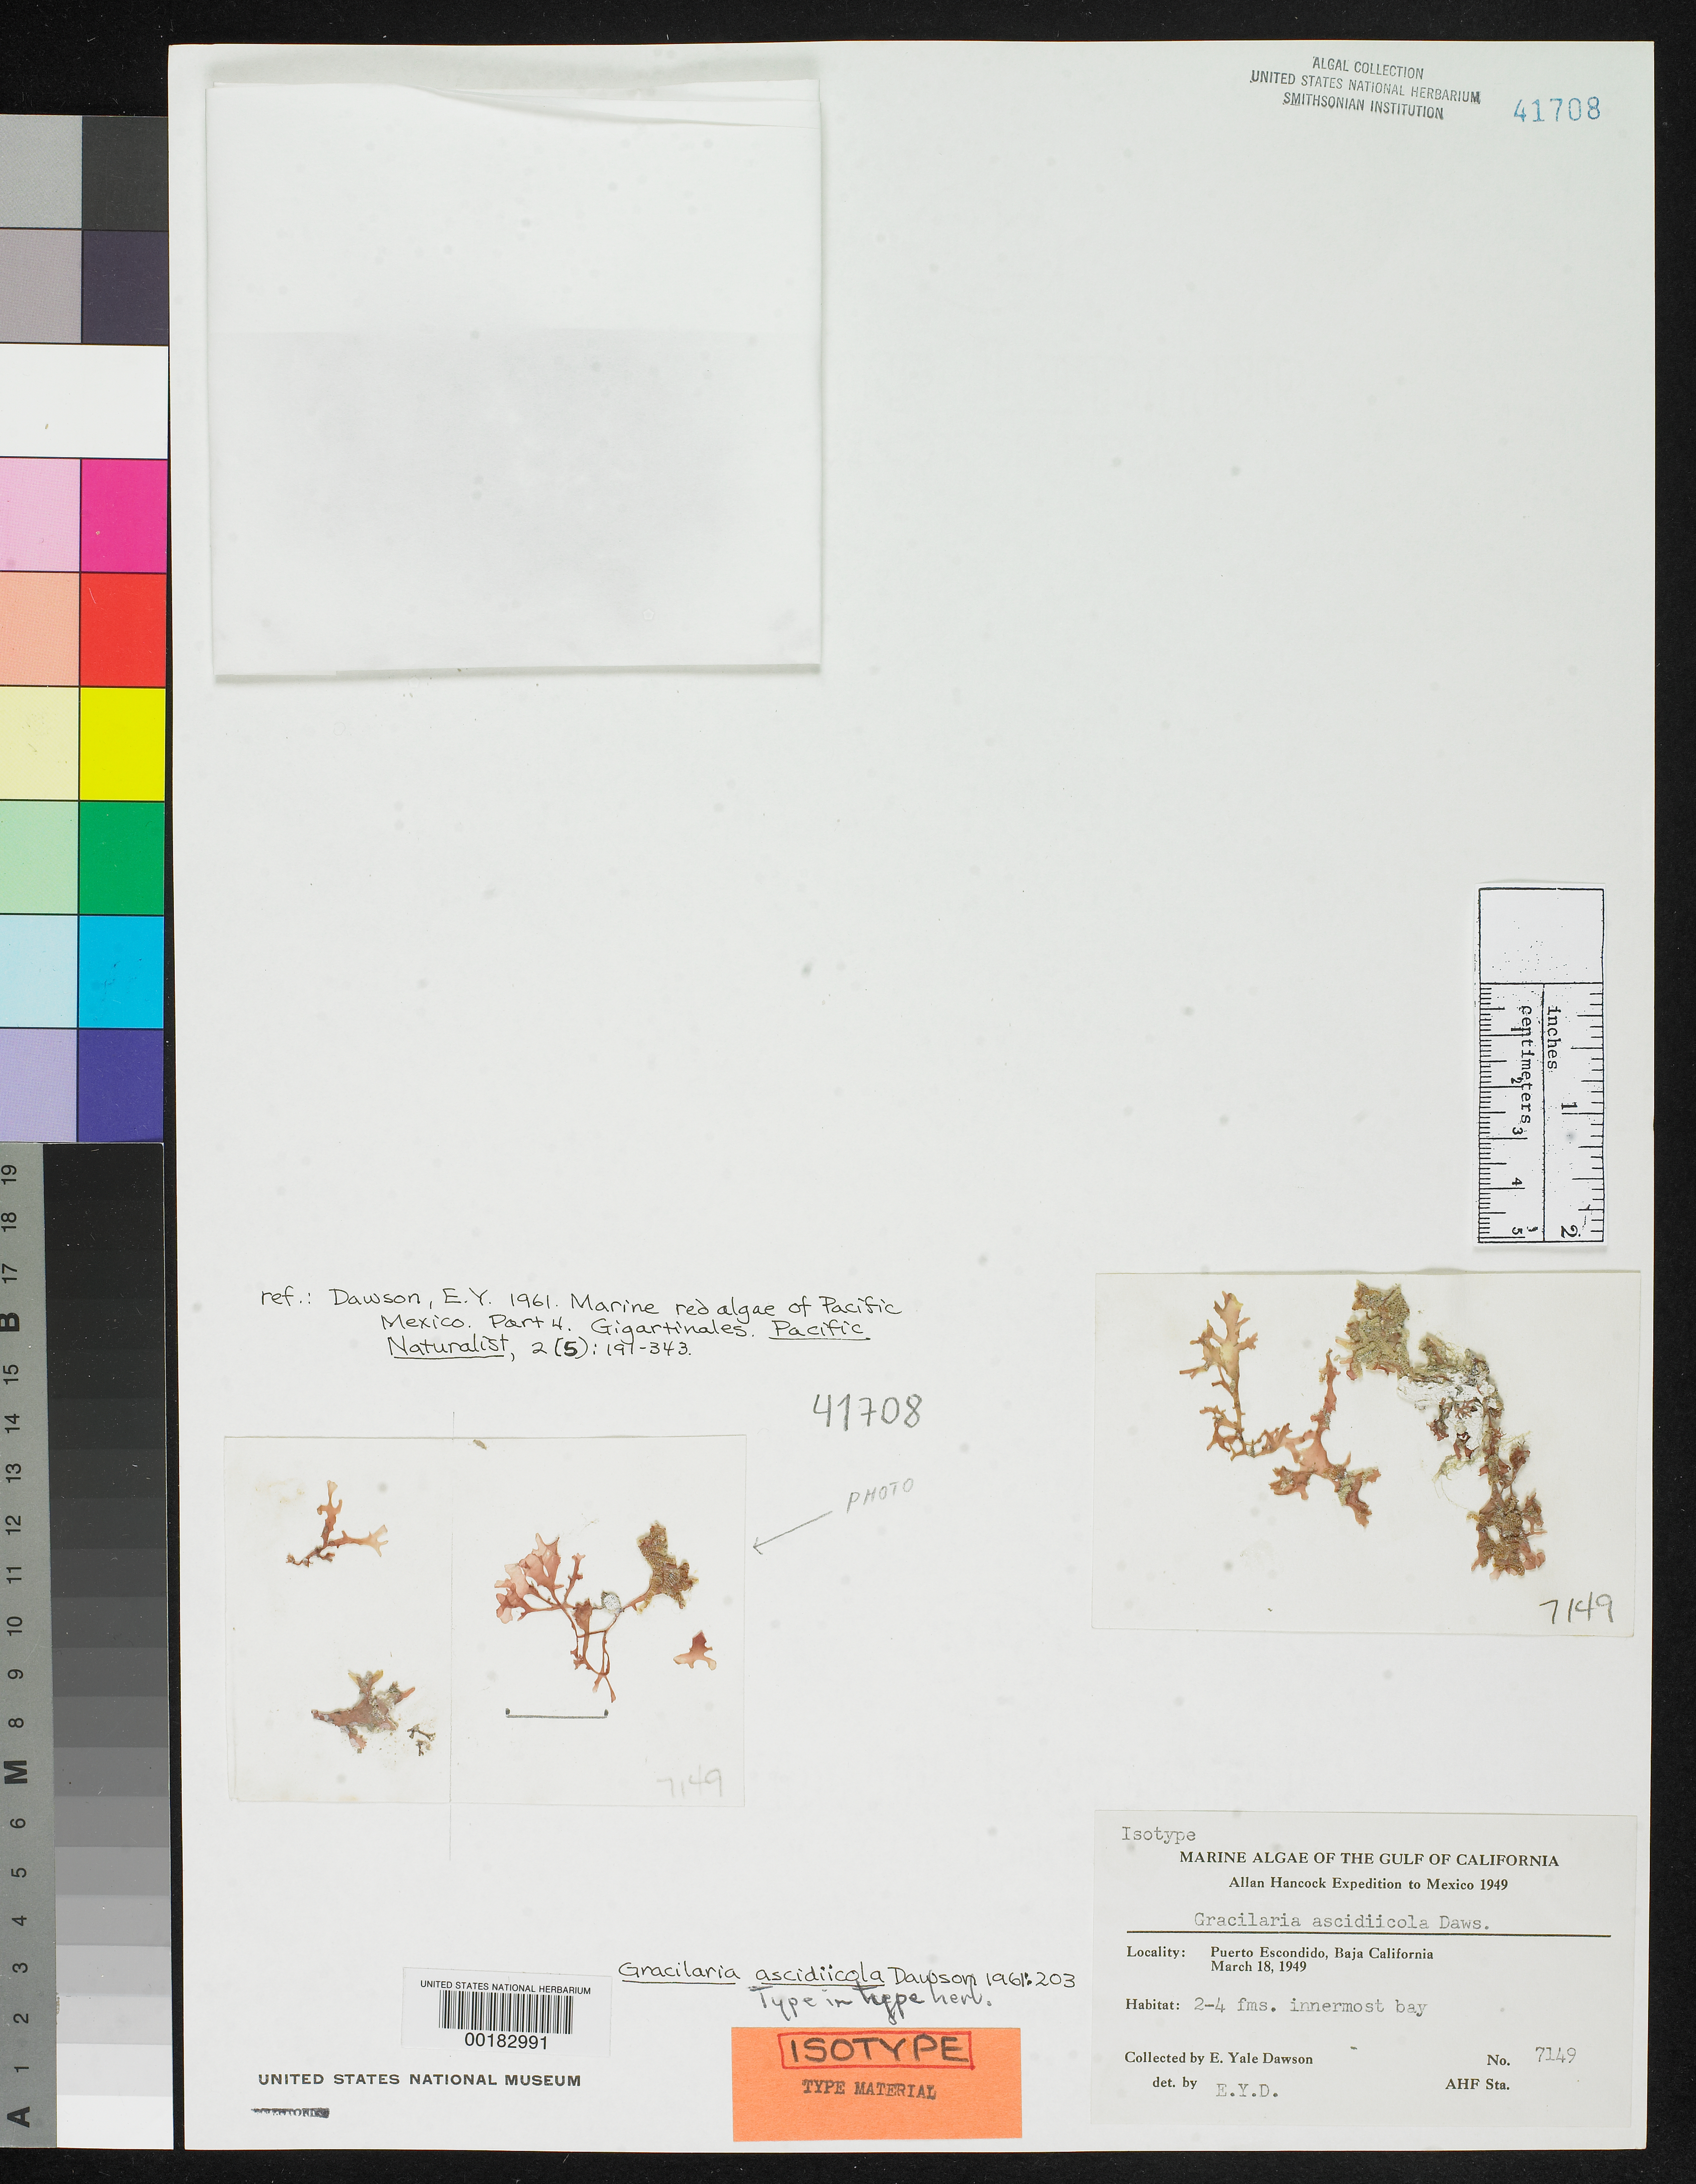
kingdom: Plantae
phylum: Rhodophyta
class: Florideophyceae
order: Gracilariales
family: Gracilariaceae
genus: Gracilaria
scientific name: Gracilaria ascidiicola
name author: E.Y. Dawson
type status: Isotype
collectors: E. Y. Dawson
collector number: EYD 7149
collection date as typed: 18 Mar 1949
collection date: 1949-03-18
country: Mexico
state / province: Baja California Sur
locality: Puerto Escondido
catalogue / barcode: US 41708